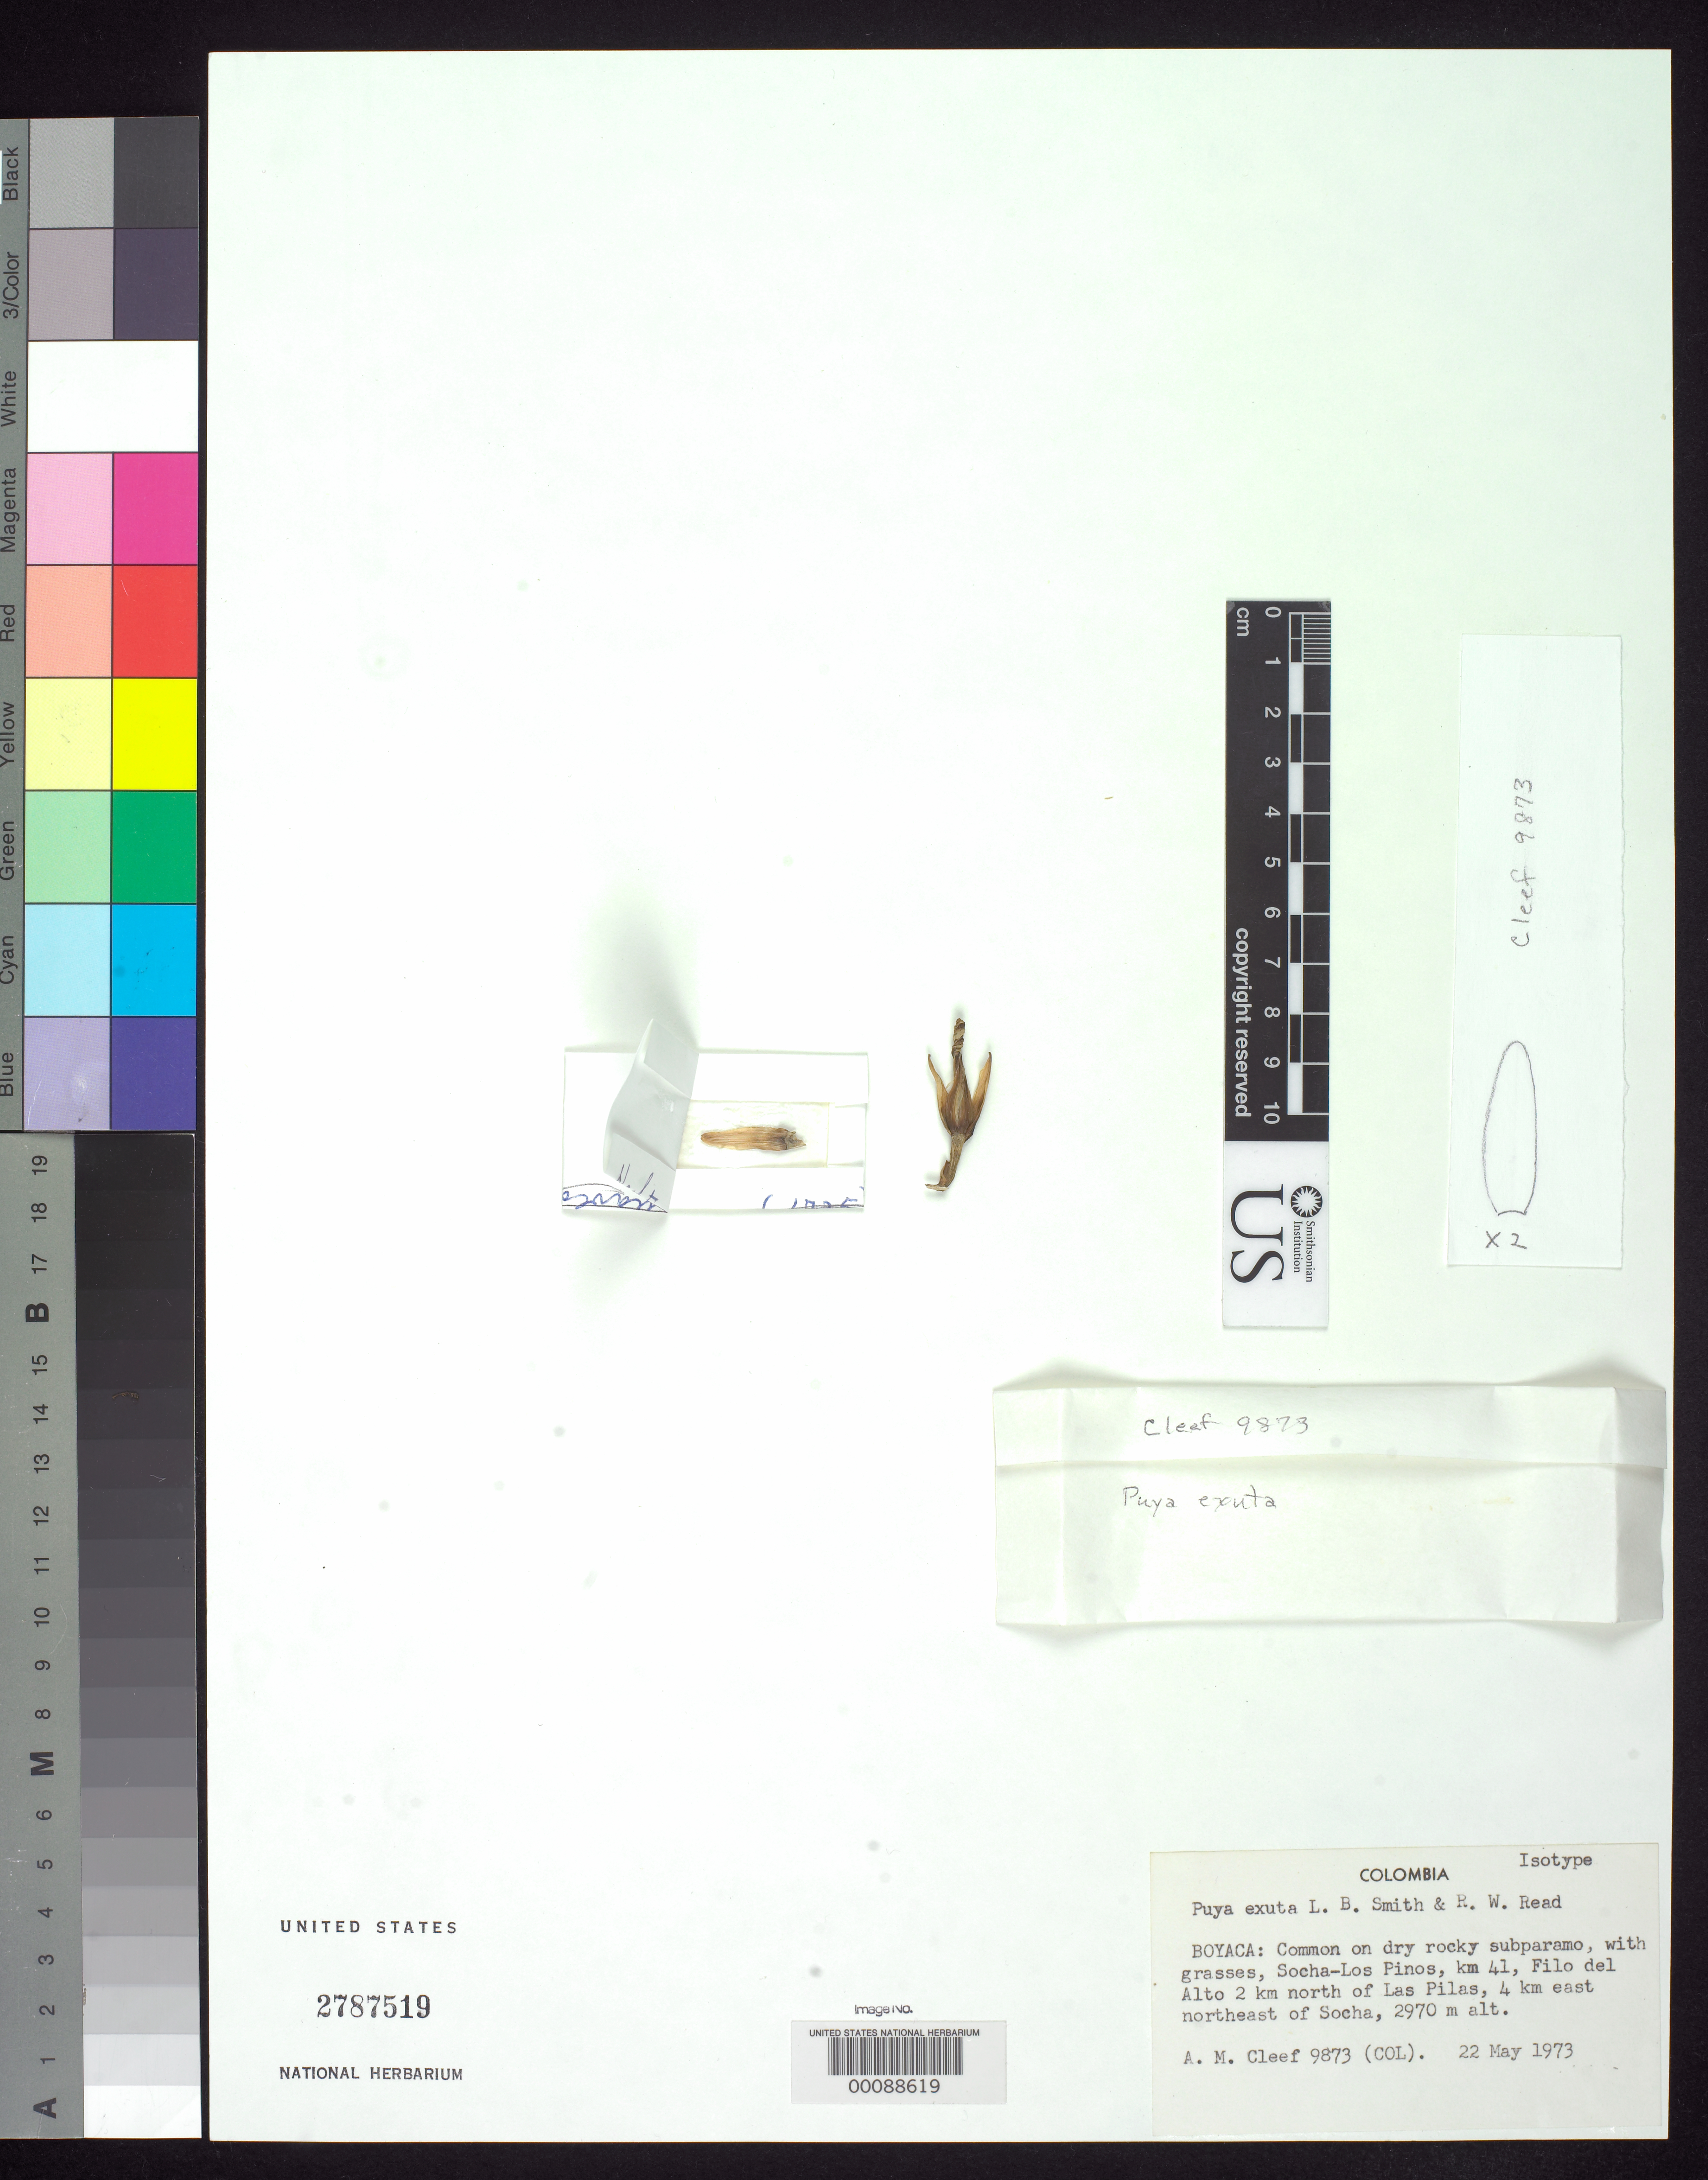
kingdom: Plantae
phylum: Tracheophyta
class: Liliopsida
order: Poales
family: Bromeliaceae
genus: Puya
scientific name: Puya exuta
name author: L.B. Sm. & Read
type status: Type Fragment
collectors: A. M. Cleef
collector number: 9873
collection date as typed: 22 May 1973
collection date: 1973-05-22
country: Colombia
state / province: Boyacá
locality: Socha-Los Pinos, km 41, Filo del Alto 2 km N of Las Pilas, 4 km ENE of Socha.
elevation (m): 2970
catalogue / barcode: US 2787519